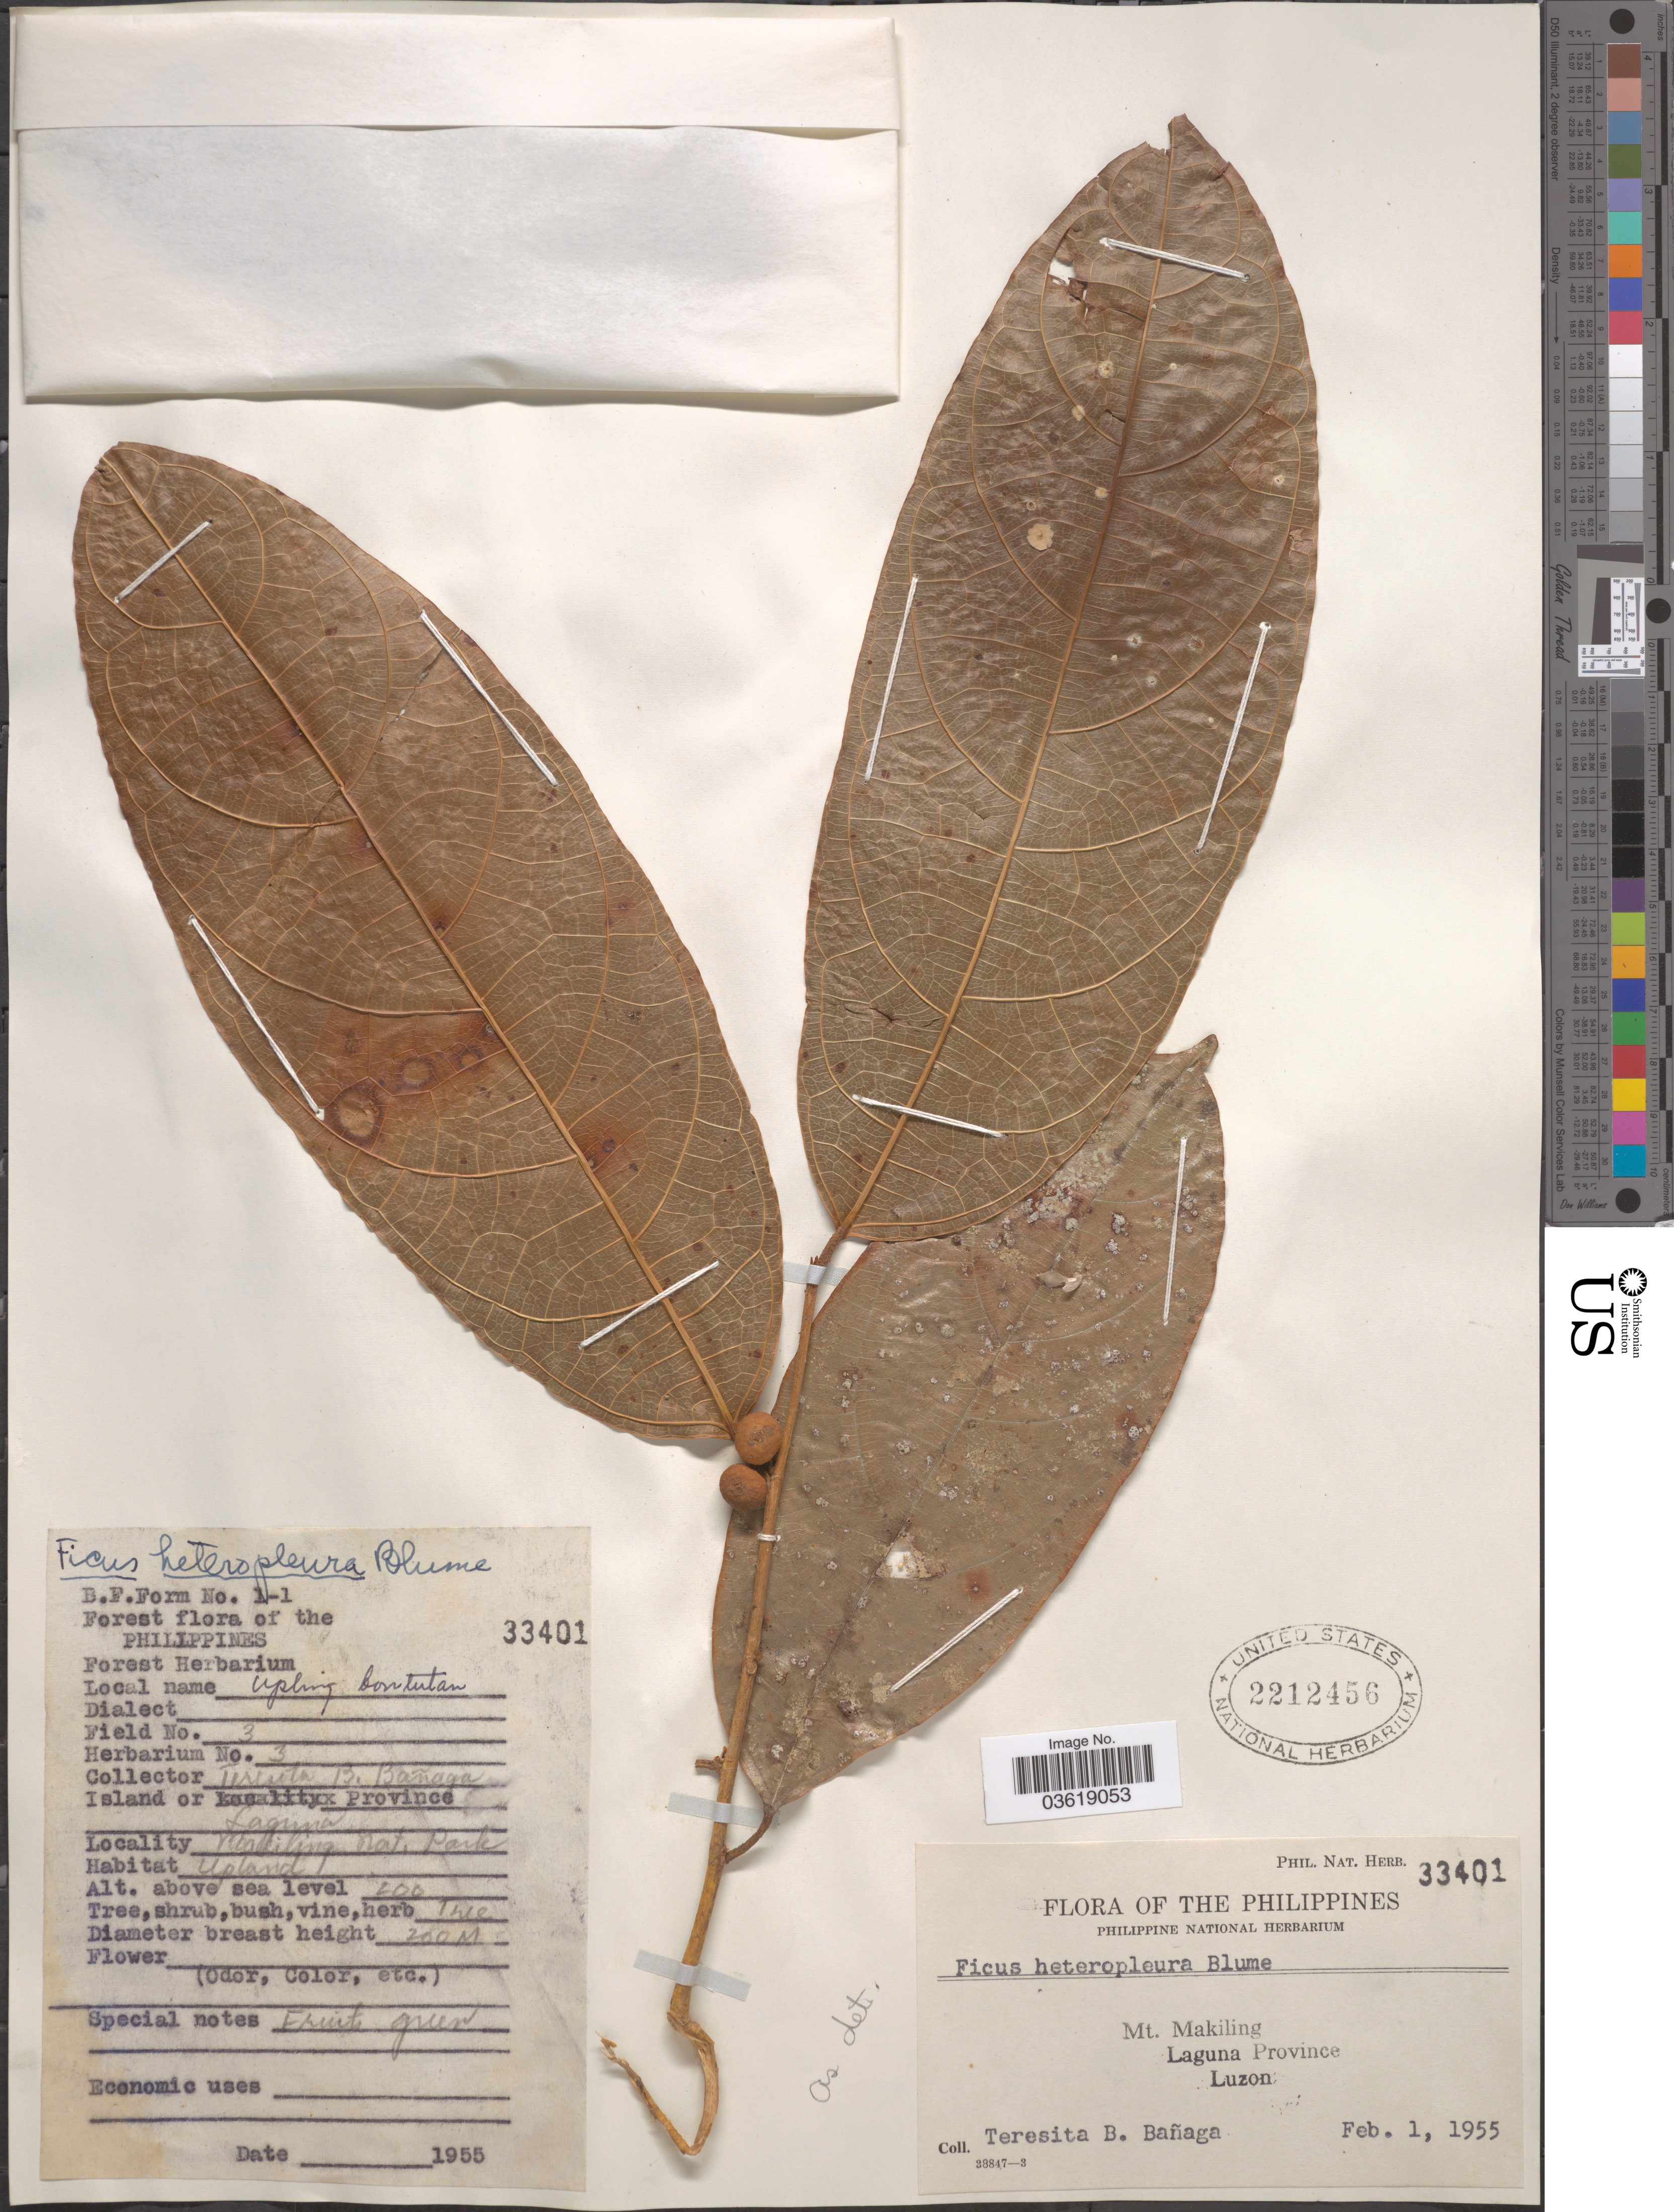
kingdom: Plantae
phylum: Tracheophyta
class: Magnoliopsida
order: Rosales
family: Moraceae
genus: Ficus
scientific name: Ficus heteropleura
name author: Blume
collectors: T. Banaga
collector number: Phil. Nat. Herb. 33401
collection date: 1955-02-01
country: Philippines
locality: Mt. Makiling, Laguna Province, Luzon. Makiling Nat. Park.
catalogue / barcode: US 2212456